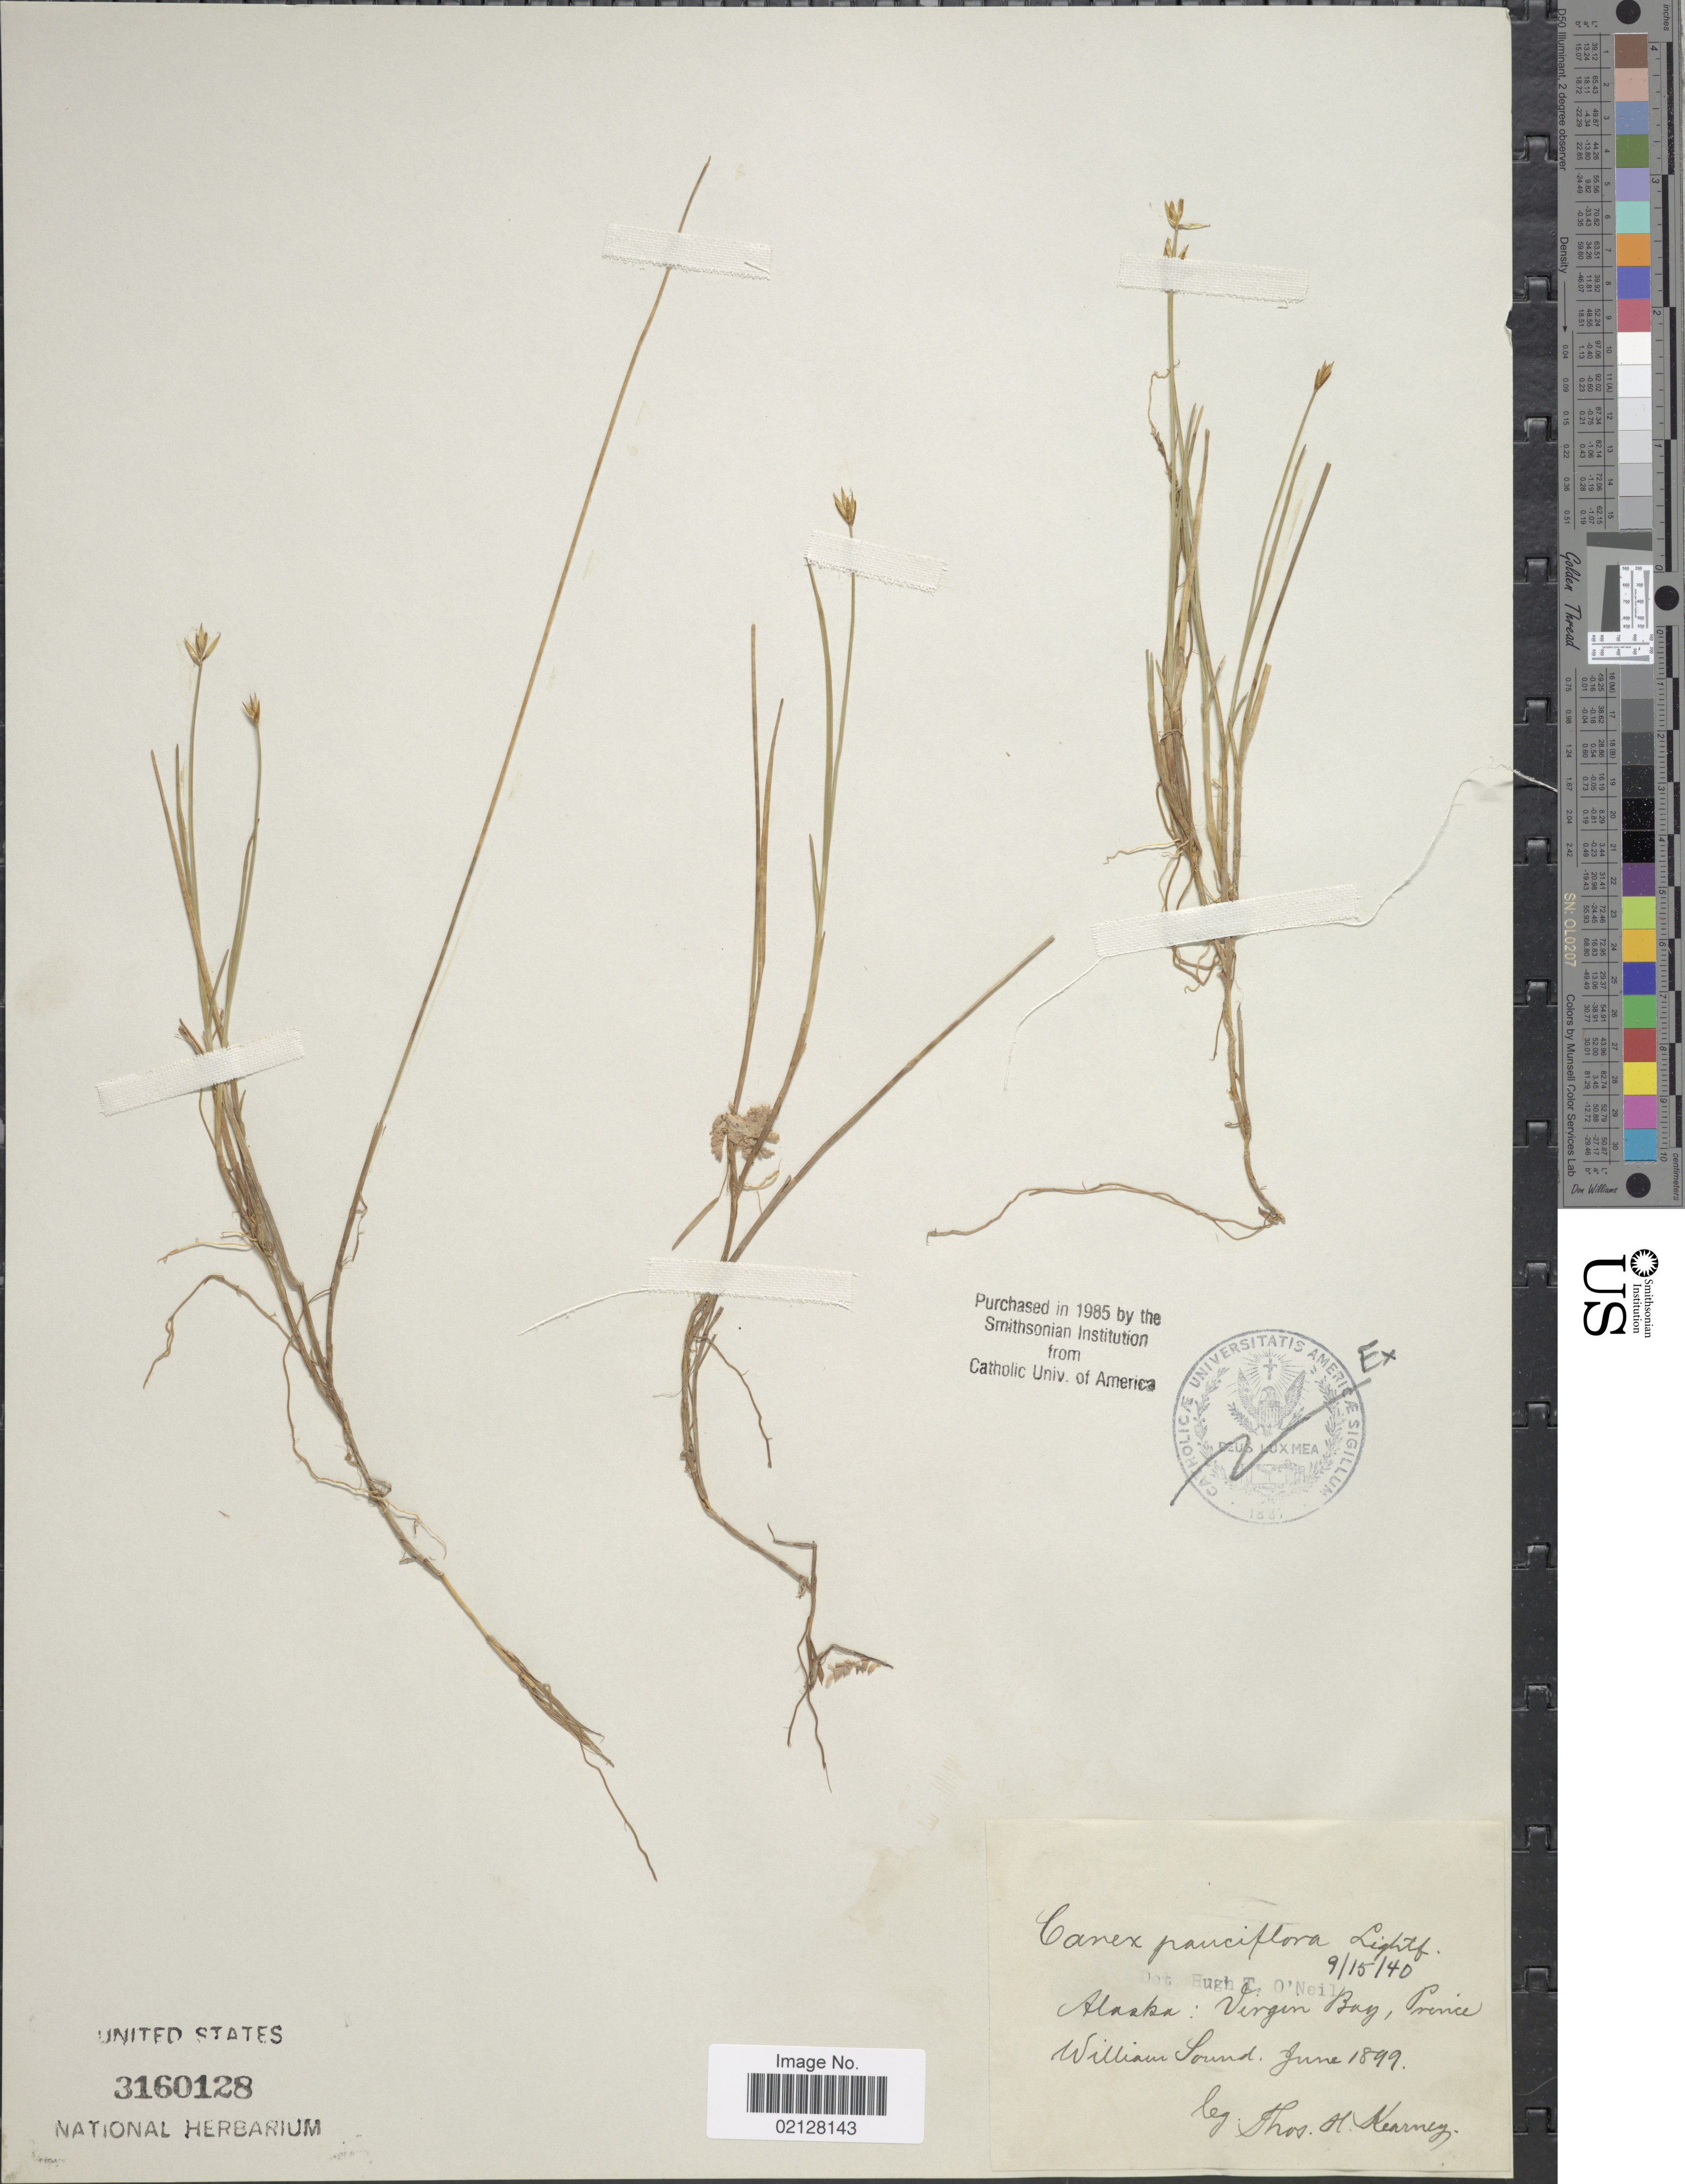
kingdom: Plantae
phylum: Tracheophyta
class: Liliopsida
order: Poales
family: Cyperaceae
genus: Carex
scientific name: Carex pauciflora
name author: Lightf.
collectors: T. H. Kearney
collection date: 1899-06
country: United States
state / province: Alaska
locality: Virgin Bay, Prince William Sound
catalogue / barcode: US 3160128